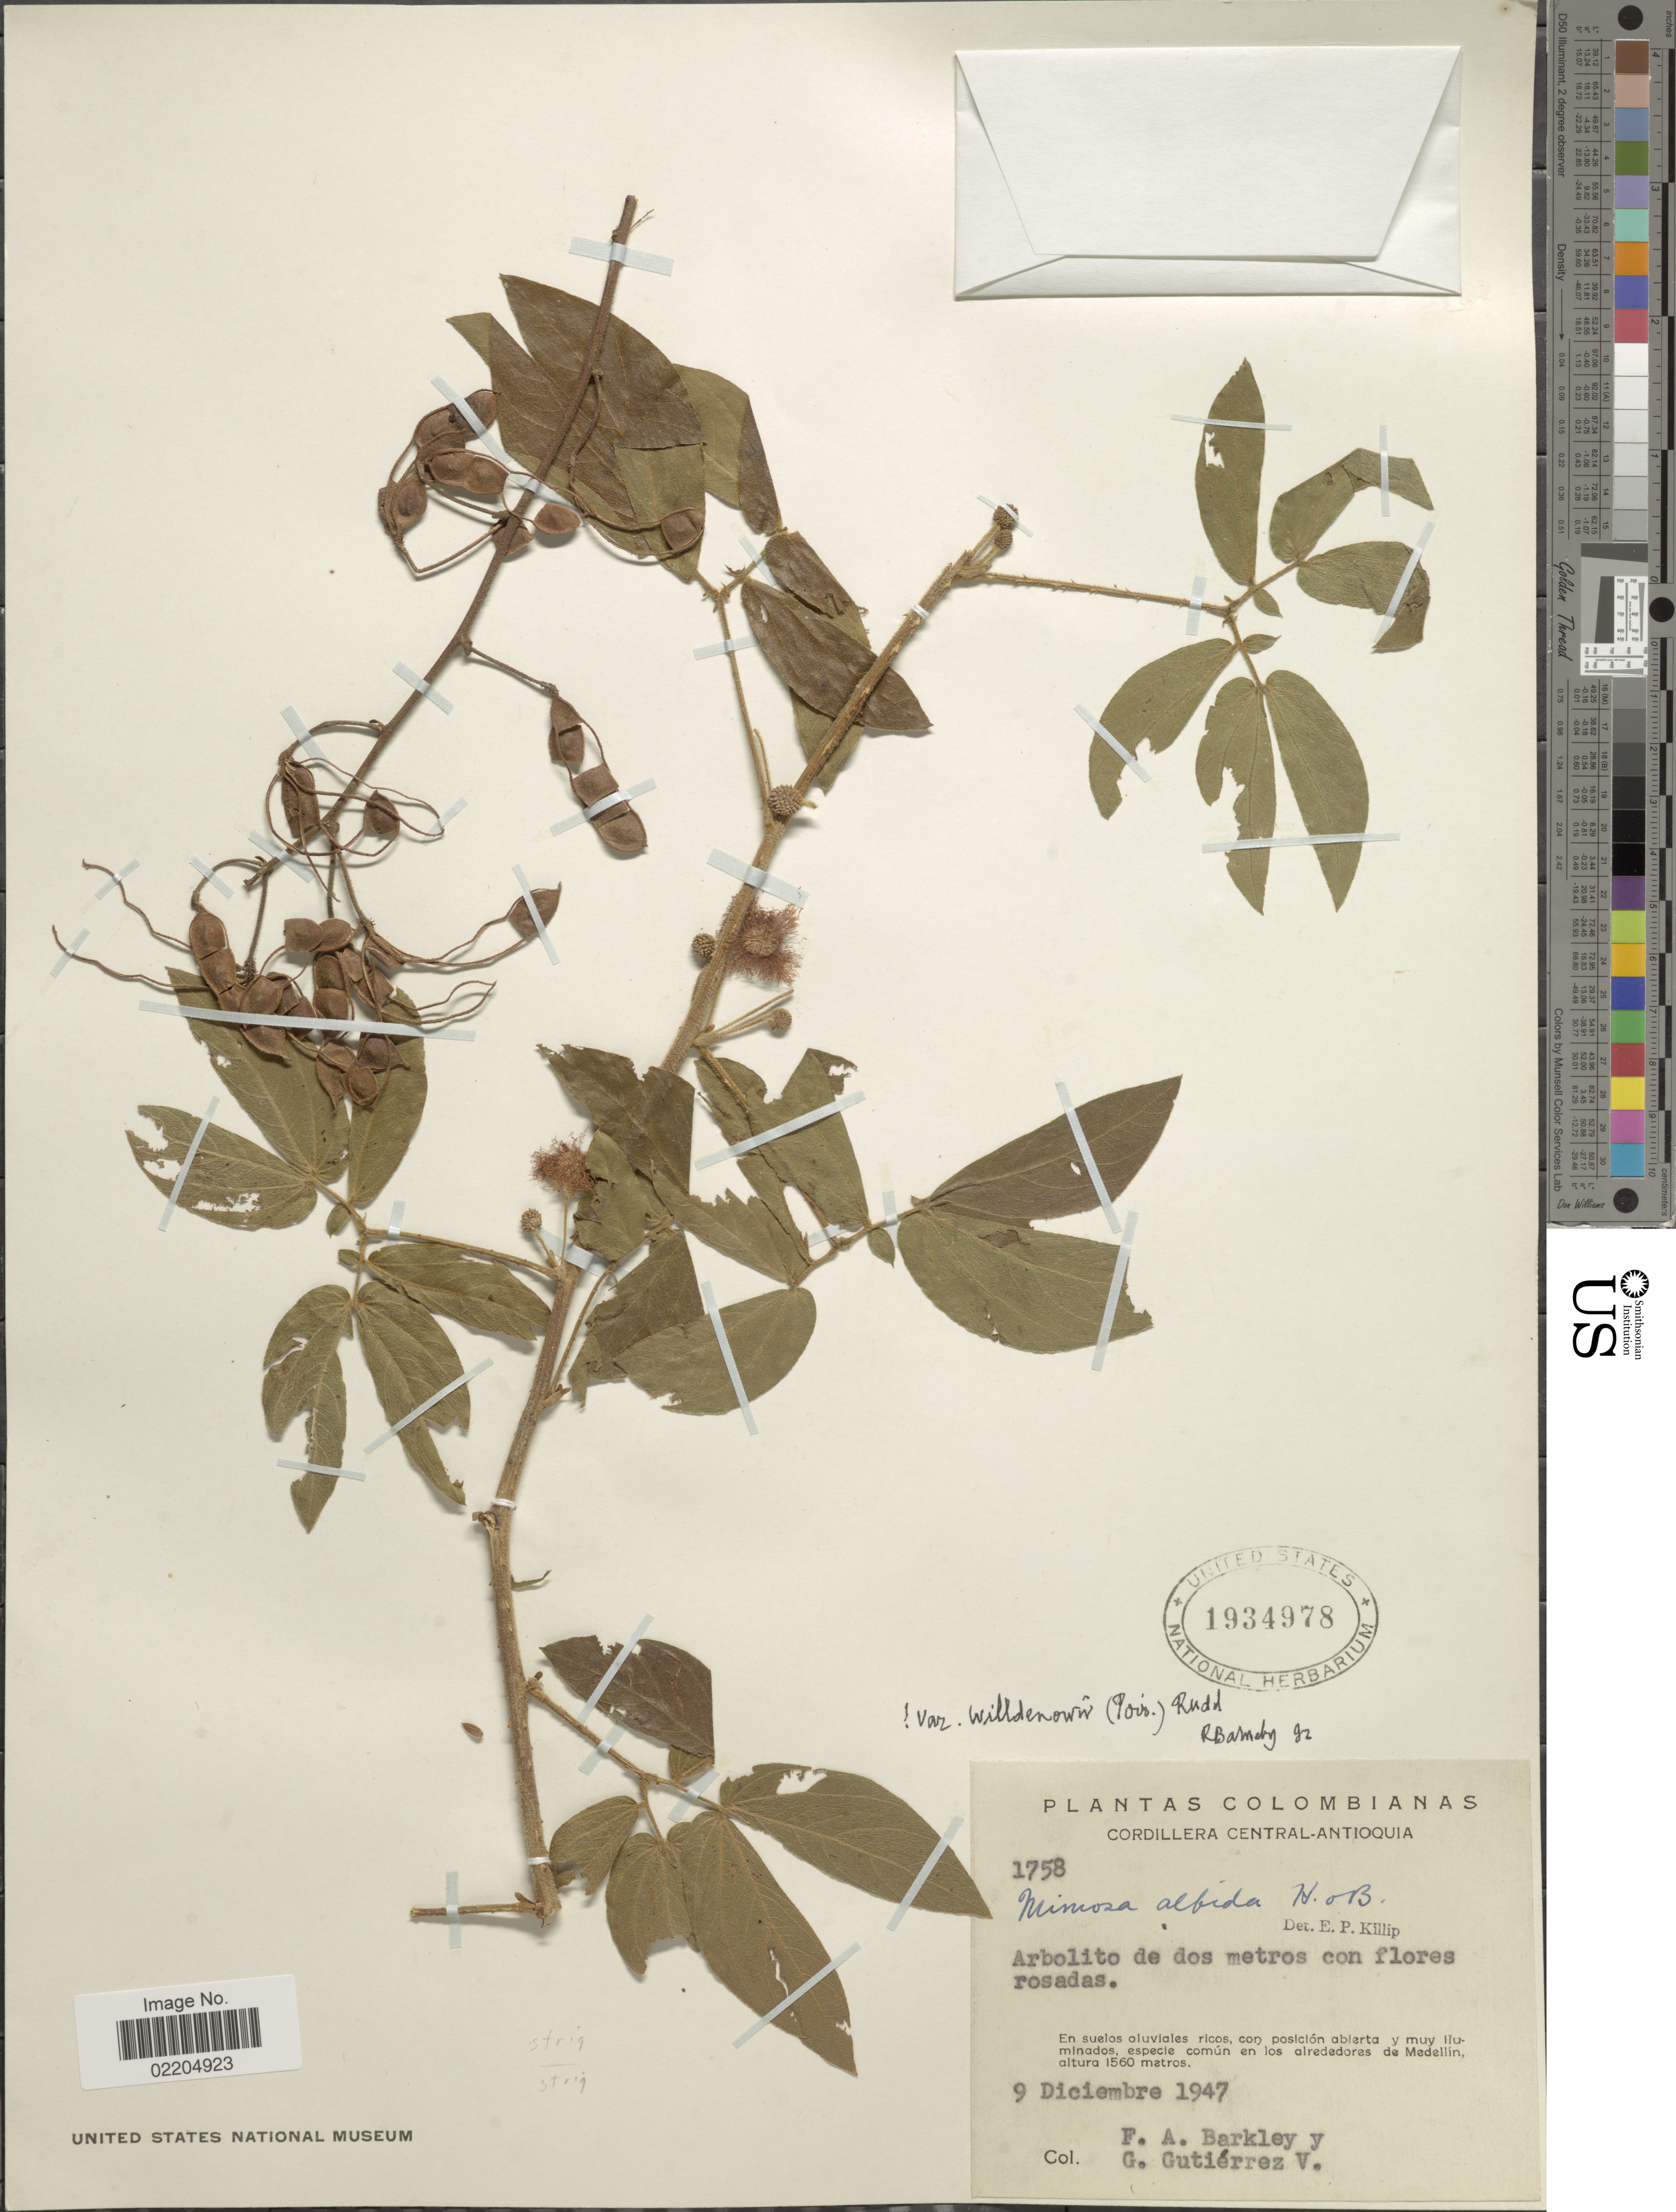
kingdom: Plantae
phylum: Tracheophyta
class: Magnoliopsida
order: Fabales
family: Fabaceae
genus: Mimosa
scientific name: Mimosa albida var. willdenowii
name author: (Poir.) Rudd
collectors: F. A. Barkley & G. Gutiérrez V.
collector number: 1758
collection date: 1947-12-09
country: Colombia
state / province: Antioquia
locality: Cordillera Central, En suelos aluviales ricos, con posicion abierta y muy iluminados, especie comun en los alrededores de Medellin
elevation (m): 1560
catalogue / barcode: US 1934978